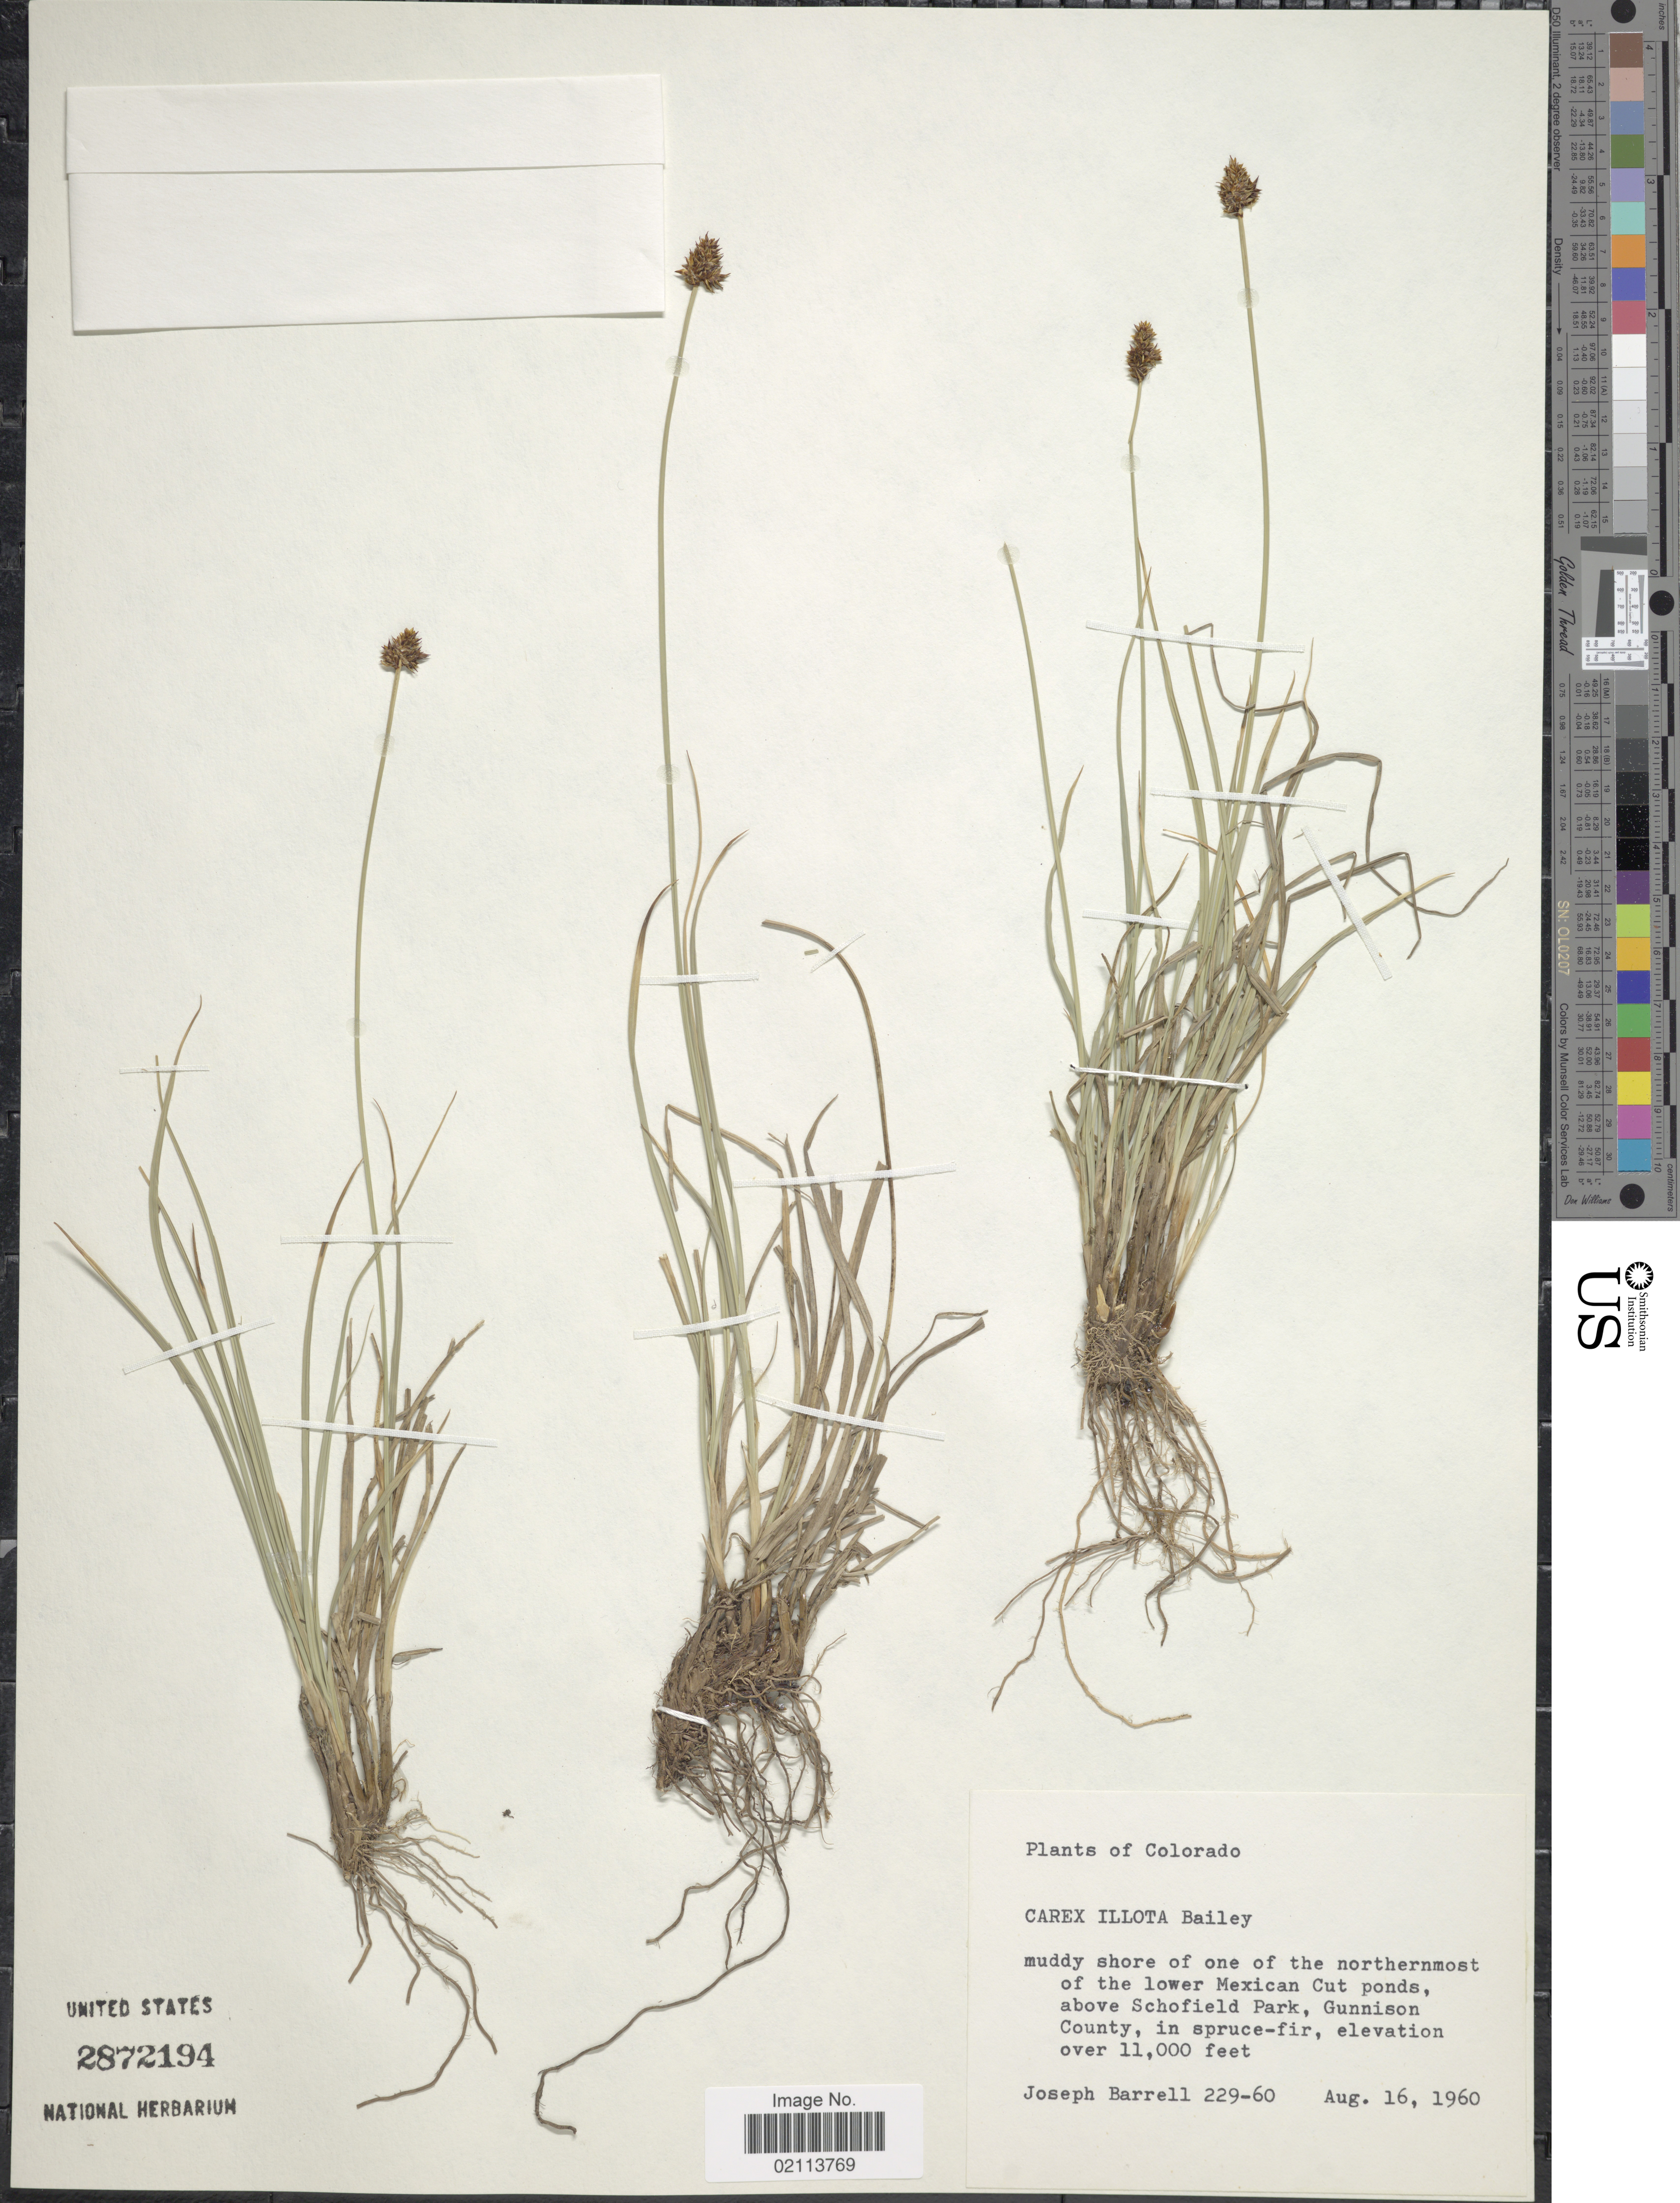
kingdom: Plantae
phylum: Tracheophyta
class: Liliopsida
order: Poales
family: Cyperaceae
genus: Carex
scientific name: Carex illota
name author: L.H. Bailey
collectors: J. Barrell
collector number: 229-60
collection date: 1960-08-16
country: United States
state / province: Colorado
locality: Muddy shore of one of the northernmost of the lower Mexican Cut ponds, above Schofield Park, Gunnison County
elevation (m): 3353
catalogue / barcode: US 2872194